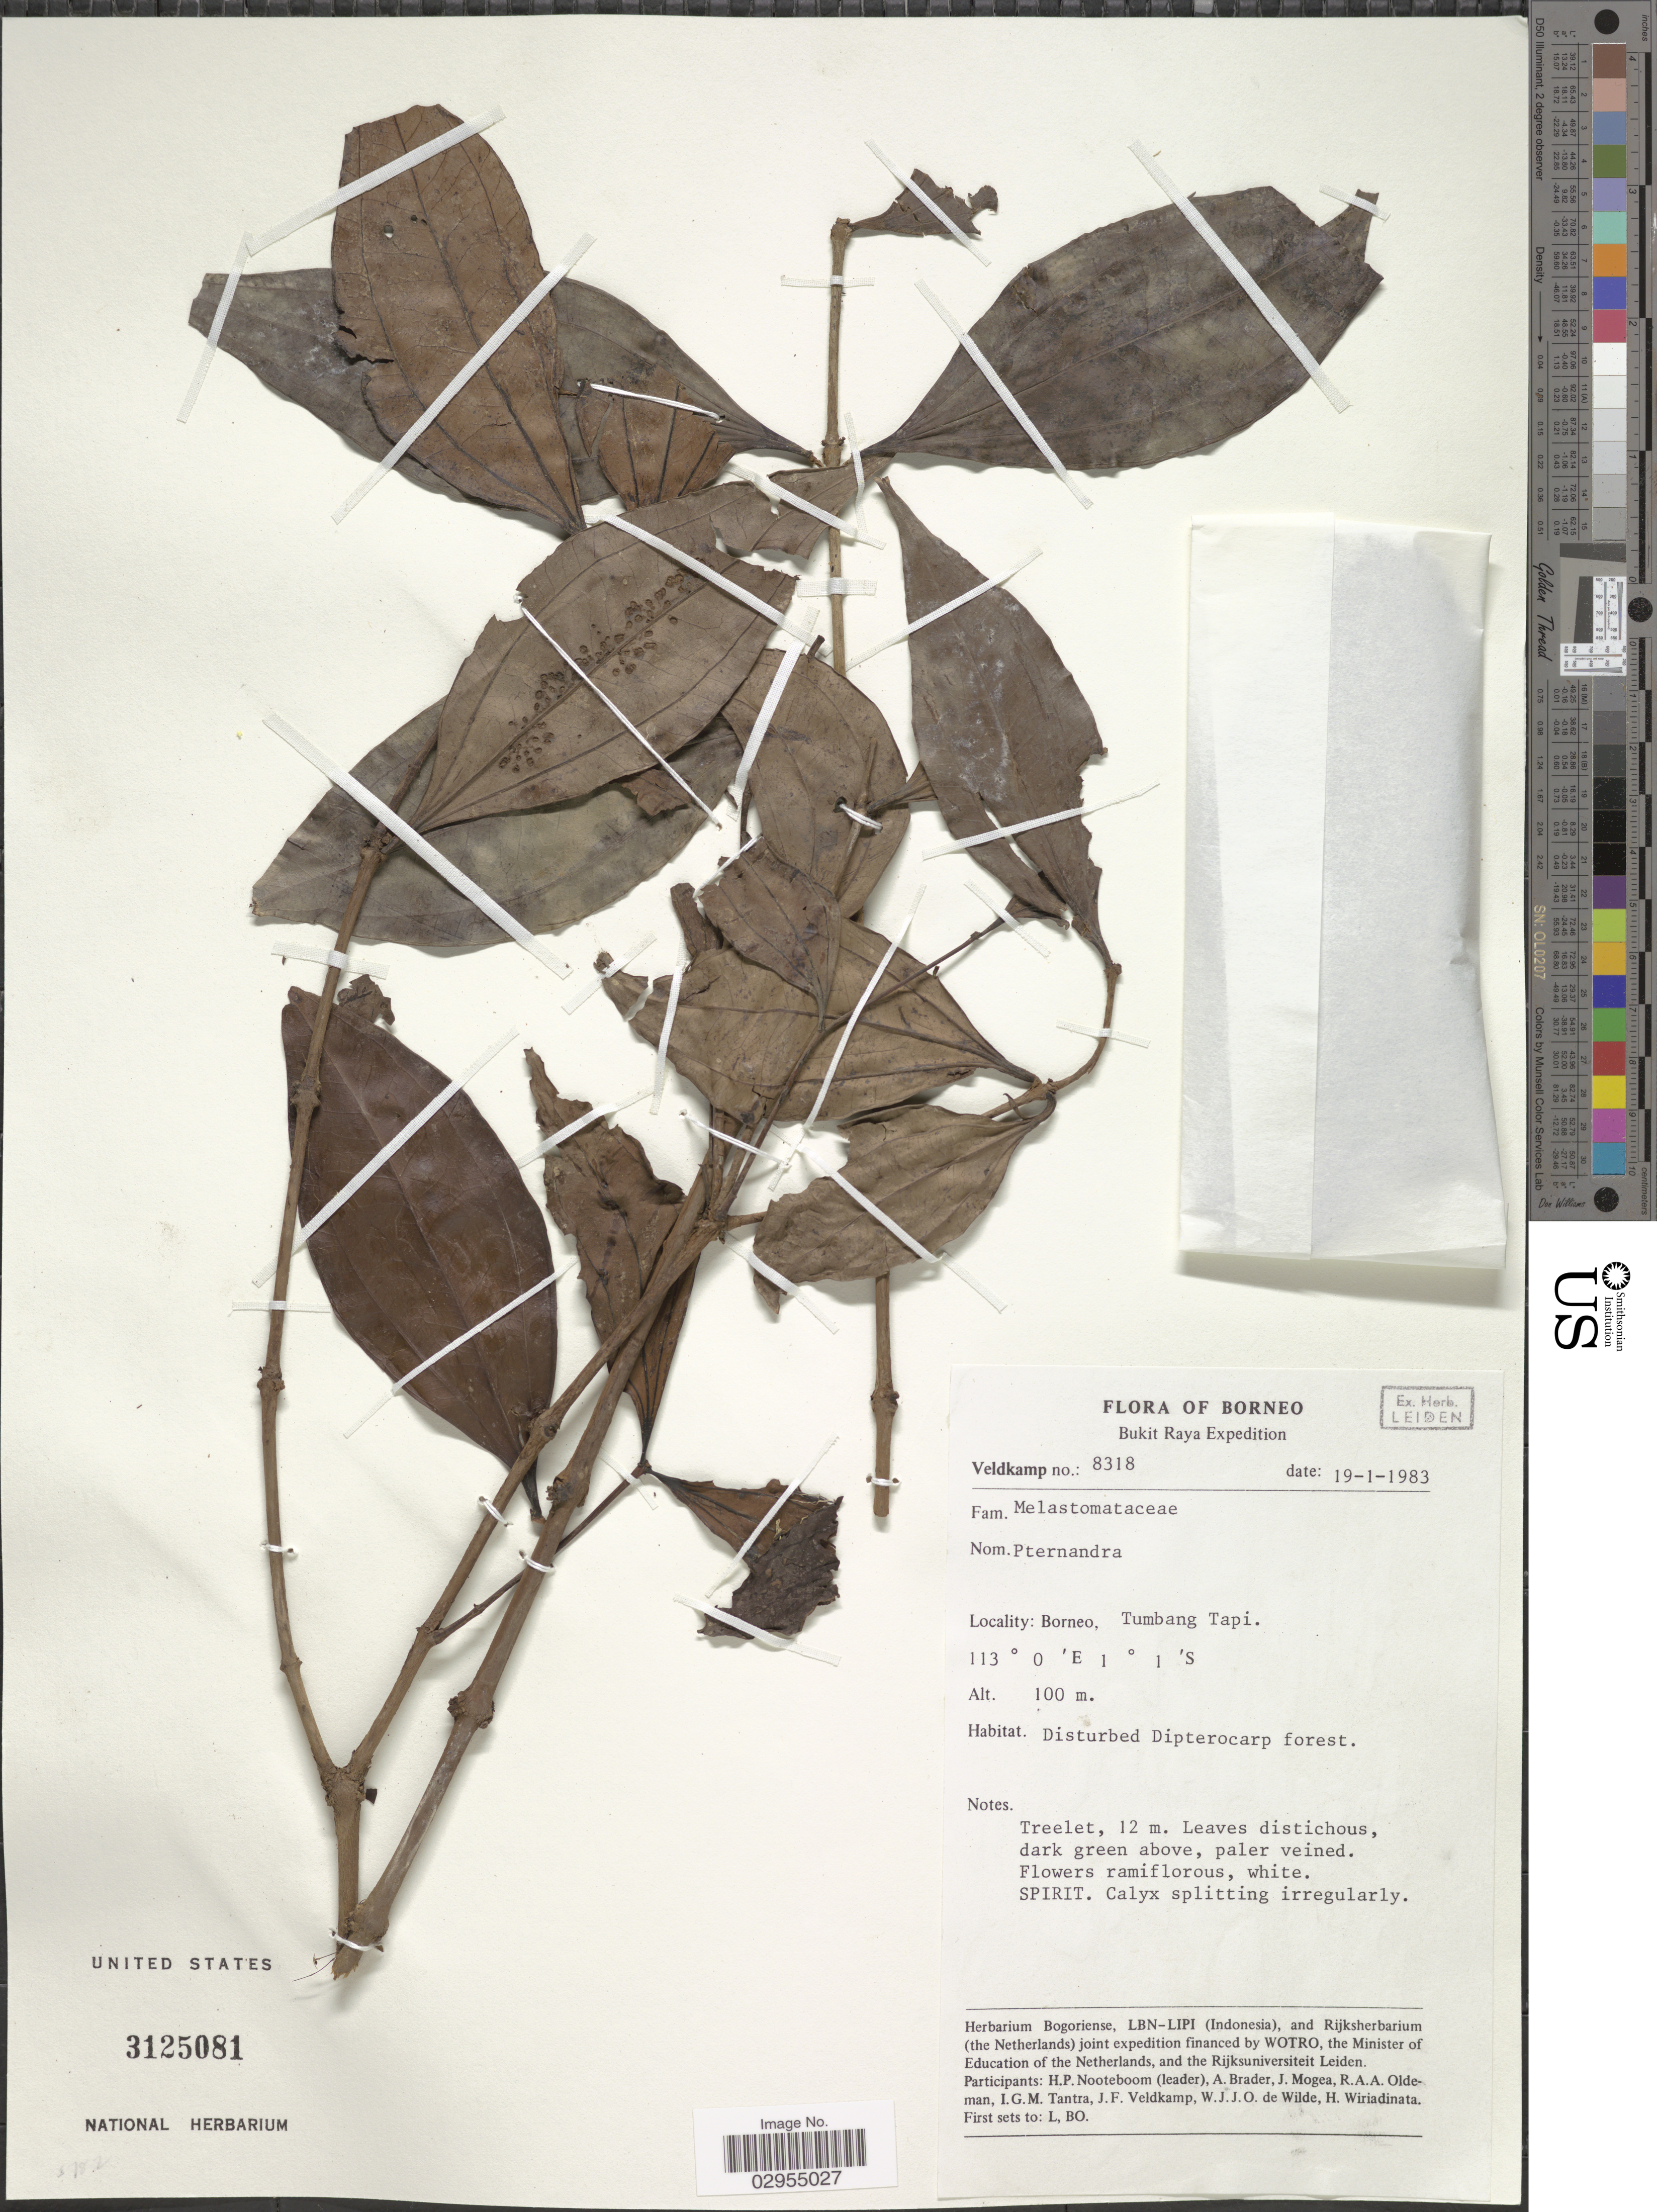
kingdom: Plantae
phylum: Tracheophyta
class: Magnoliopsida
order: Myrtales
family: Melastomataceae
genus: Pternandra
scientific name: Pternandra sp.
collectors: H. P. Nooteboom, A. Brader, J. Mogea, R. Oldeman & et al.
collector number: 8318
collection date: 1983-01-19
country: Indonesia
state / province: Kalimantan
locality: Bukit Raya. Borneo. Tumbang Tapi.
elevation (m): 100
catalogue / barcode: US 3125081